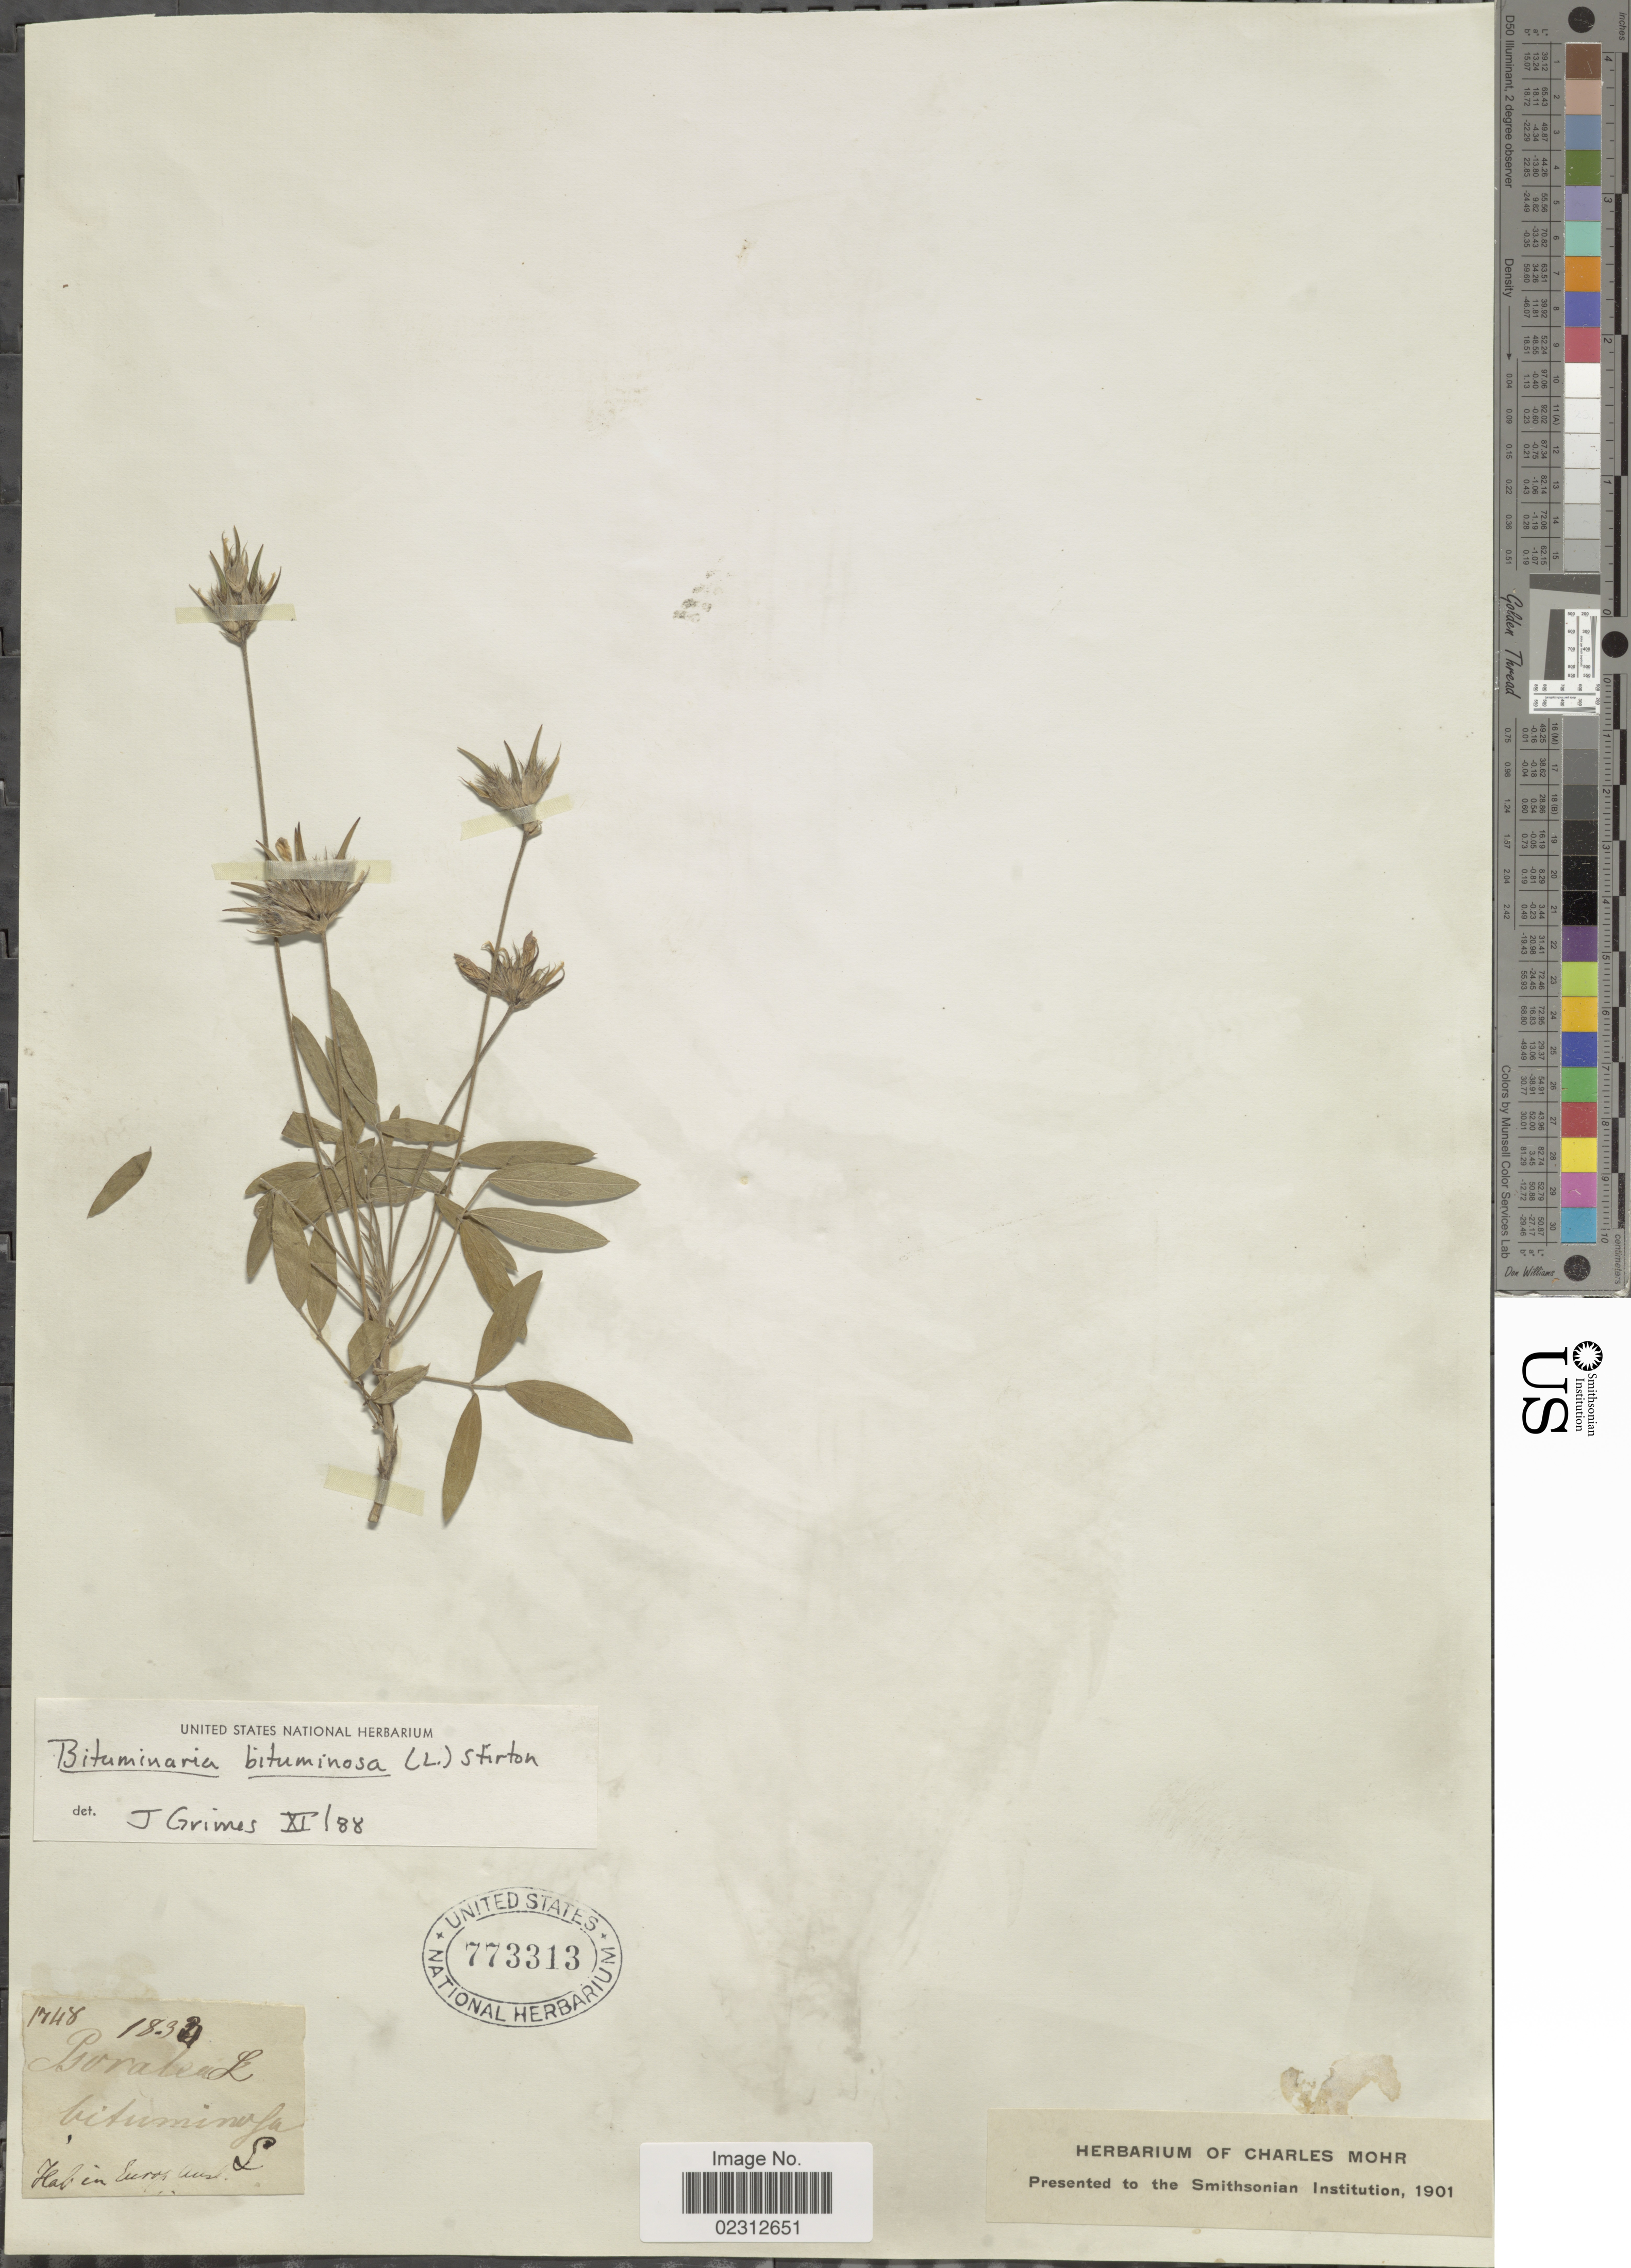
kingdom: Plantae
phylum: Tracheophyta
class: Magnoliopsida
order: Fabales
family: Fabaceae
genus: Bituminaria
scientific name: Bituminaria bituminosa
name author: (L.) C.H. Stirt.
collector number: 1748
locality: Euros Asut.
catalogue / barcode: US 773313